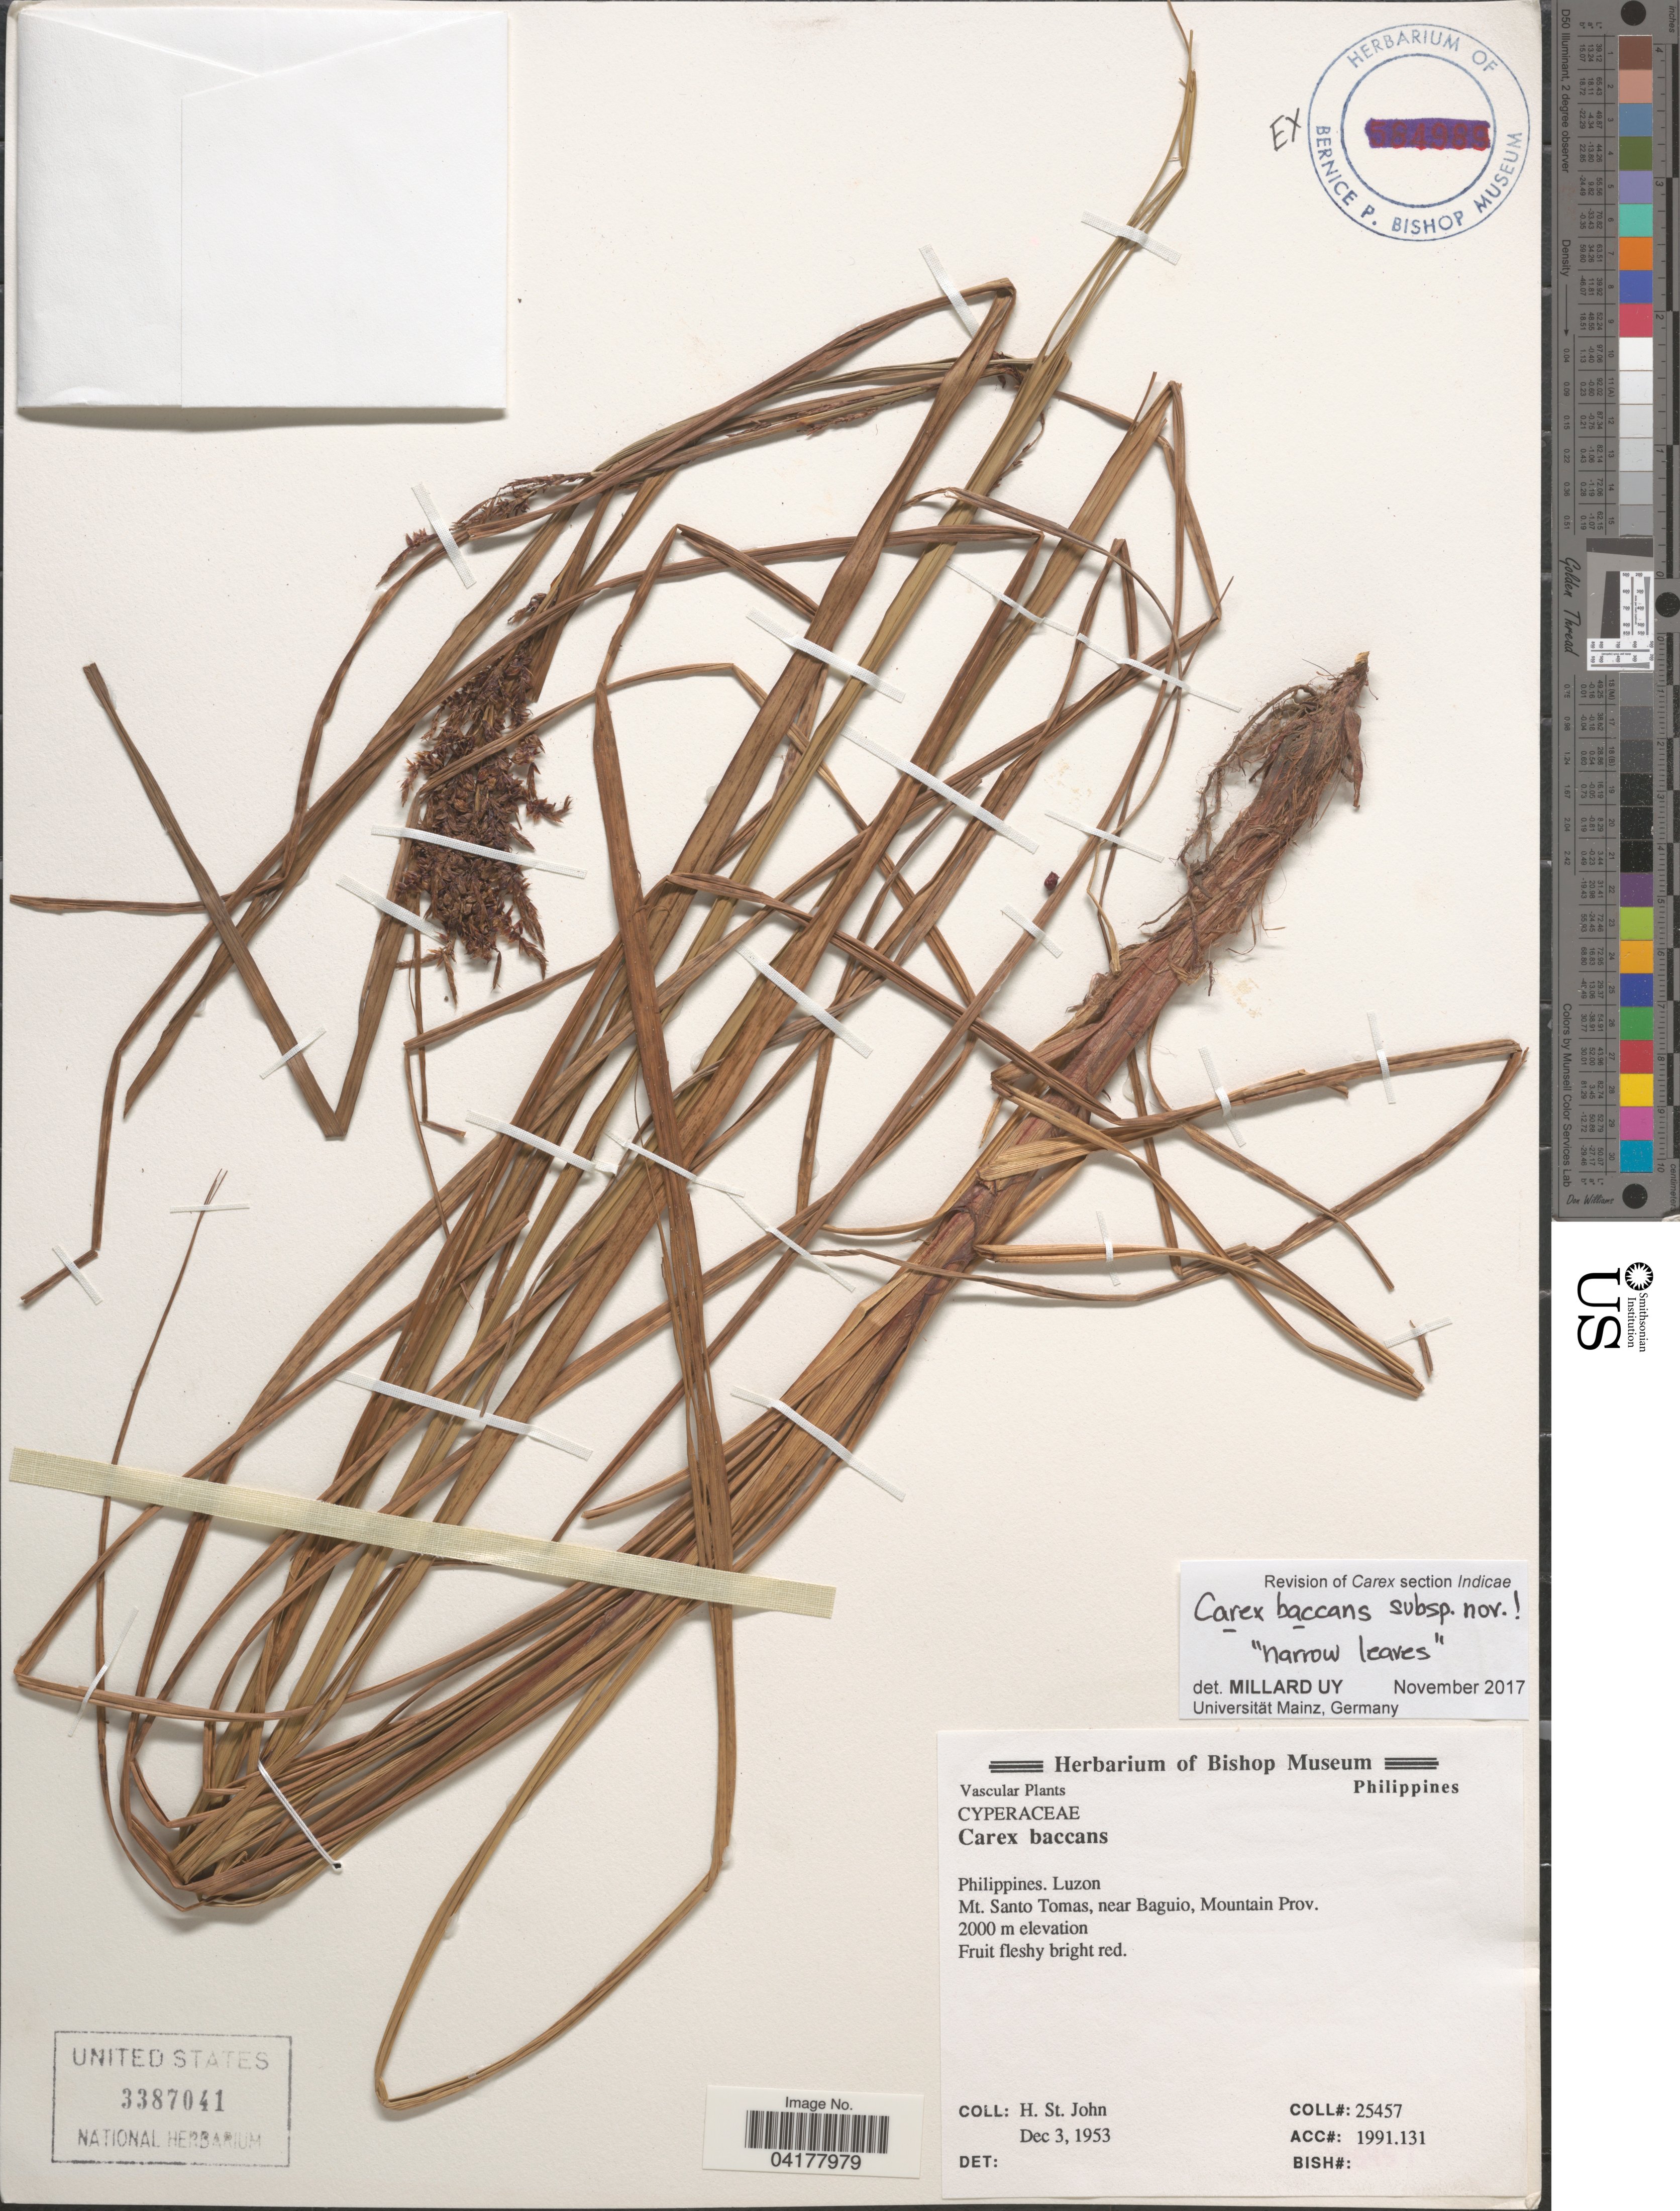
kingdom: Plantae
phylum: Tracheophyta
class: Liliopsida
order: Poales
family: Cyperaceae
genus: Carex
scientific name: Carex baccans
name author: Nees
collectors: H. St. John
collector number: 25457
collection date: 1953-12-03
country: Philippines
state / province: Cordillera (Administrative Region)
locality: Luzon. Mt. Santo Tomas, near Baguio, Mountain Prov.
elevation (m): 2000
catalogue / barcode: US 3387041